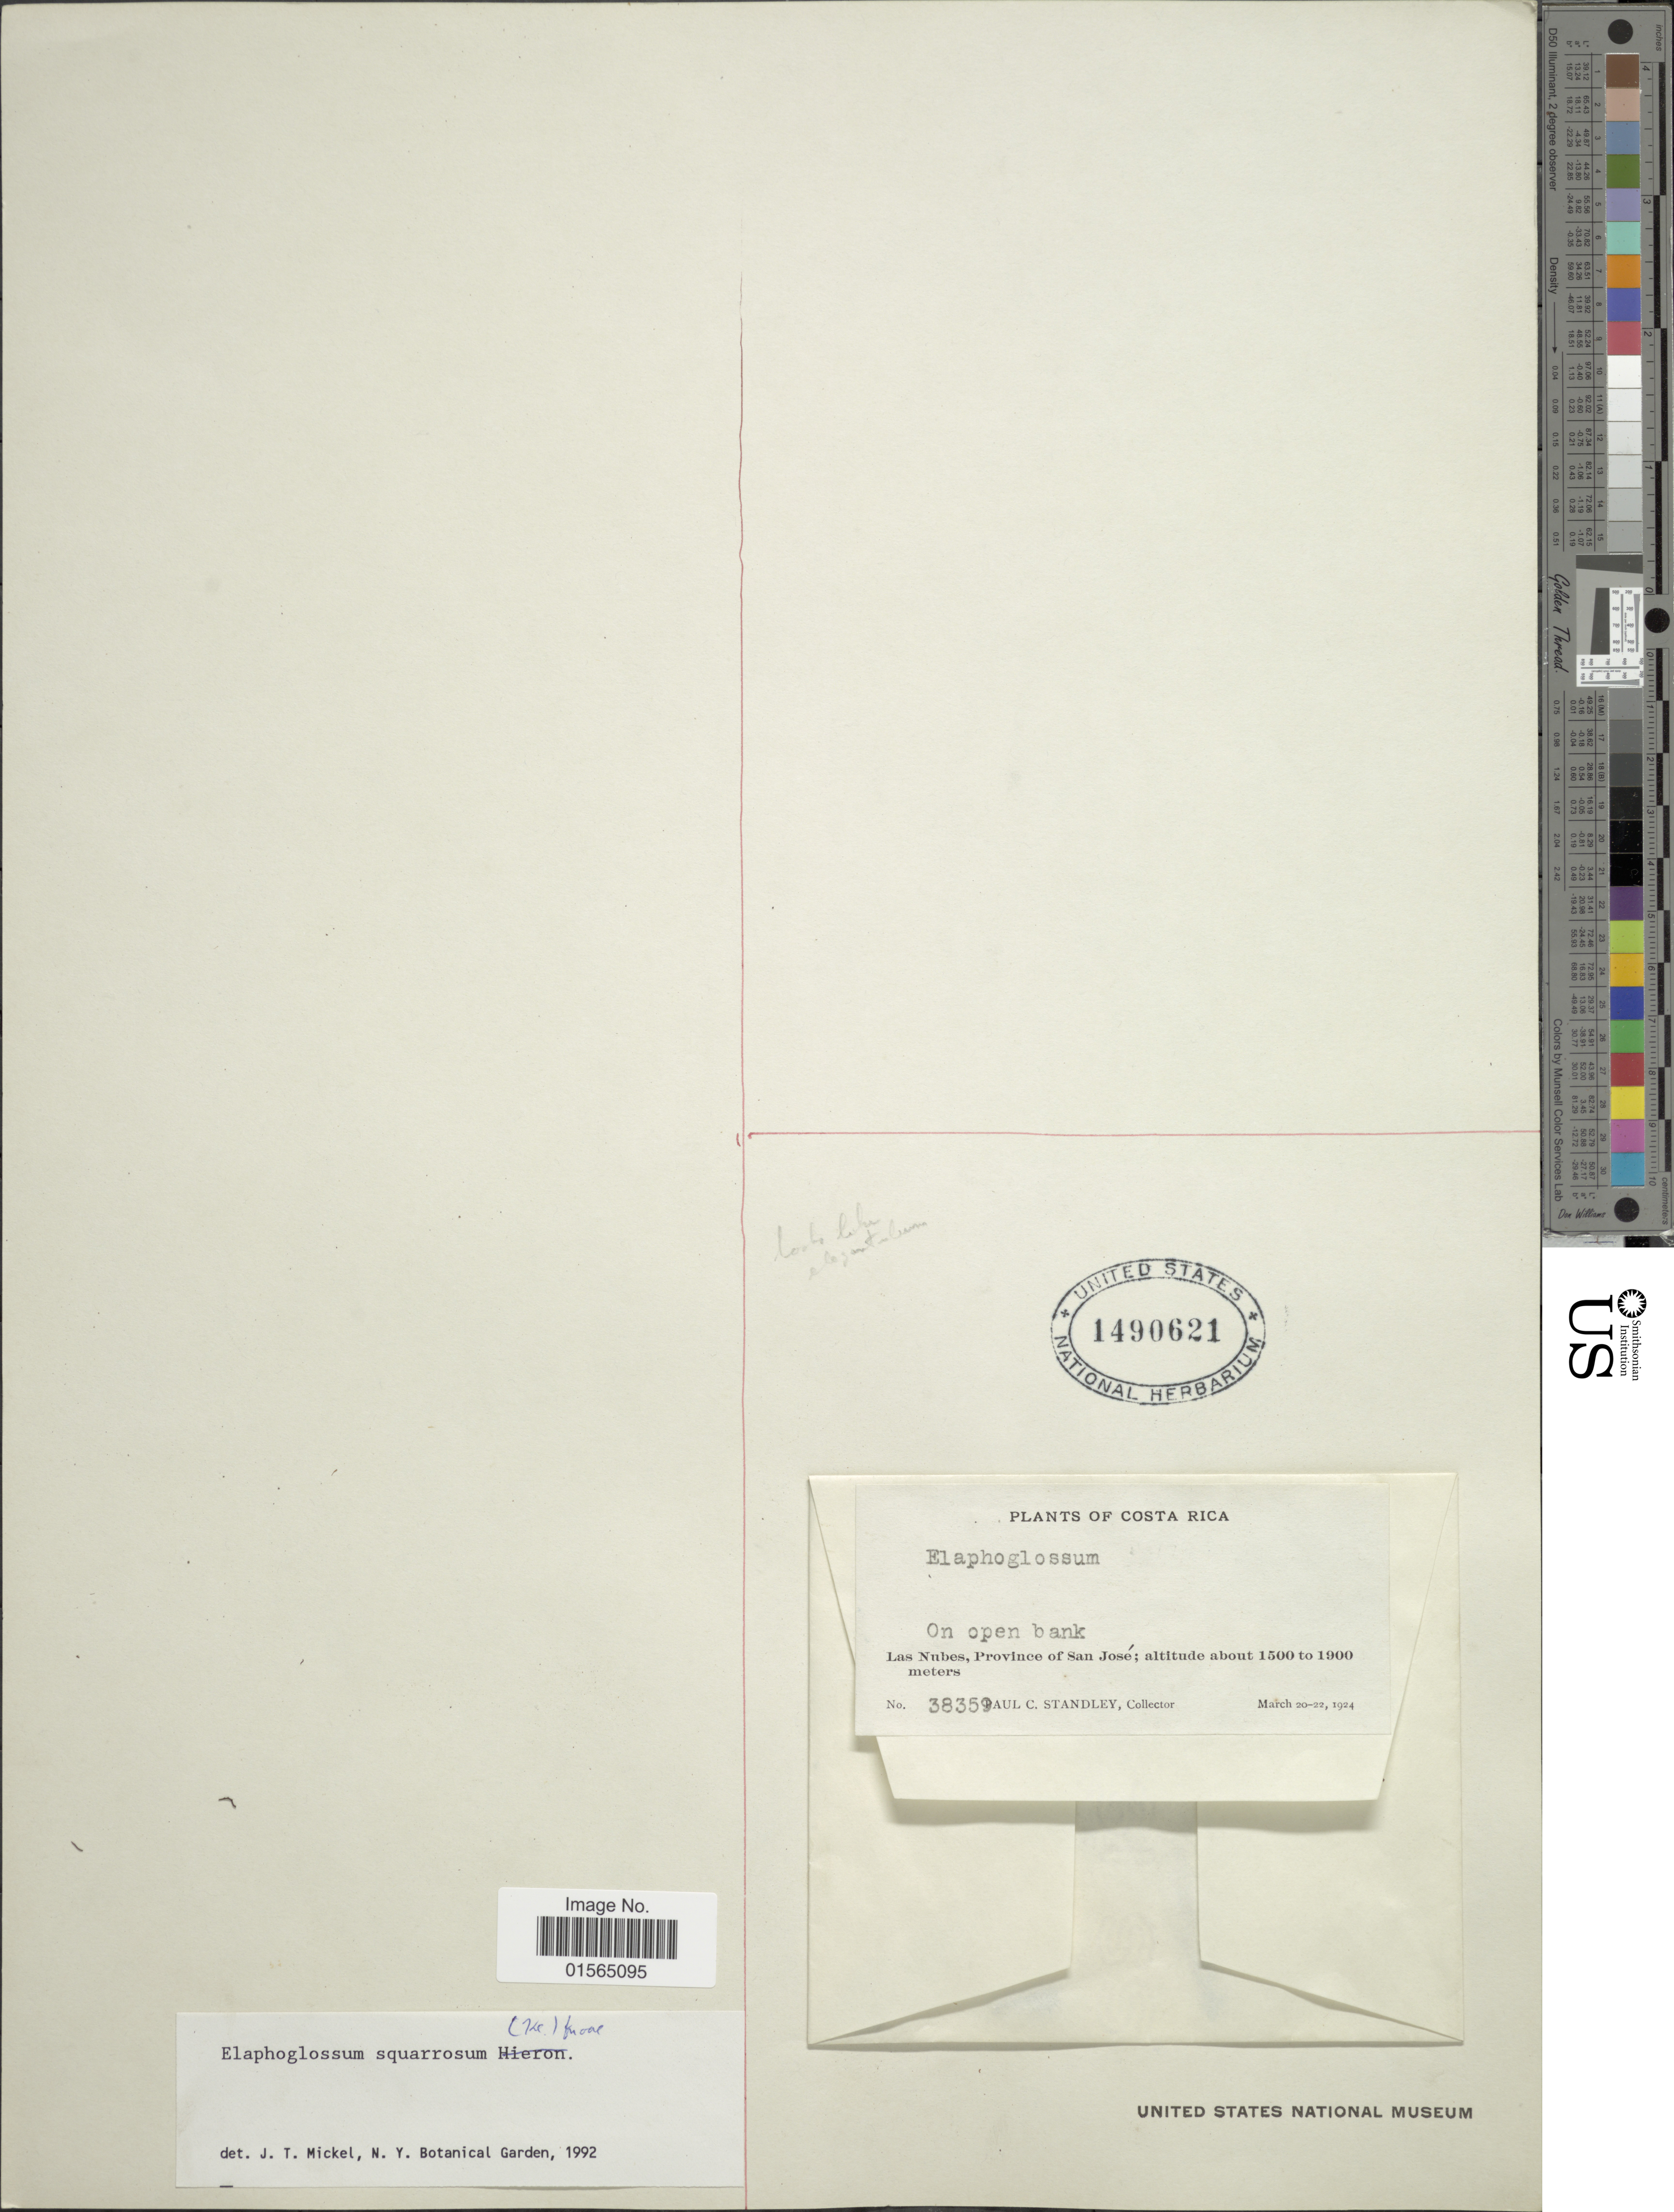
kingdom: Plantae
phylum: Tracheophyta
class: Polypodiopsida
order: Polypodiales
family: Dryopteridaceae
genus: Elaphoglossum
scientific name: Elaphoglossum squarrosum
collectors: P. C. Standley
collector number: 38359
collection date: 1924-03-20/1924-03-22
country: Costa Rica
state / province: San José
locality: Las Nubes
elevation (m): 1500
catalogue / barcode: US 1490621